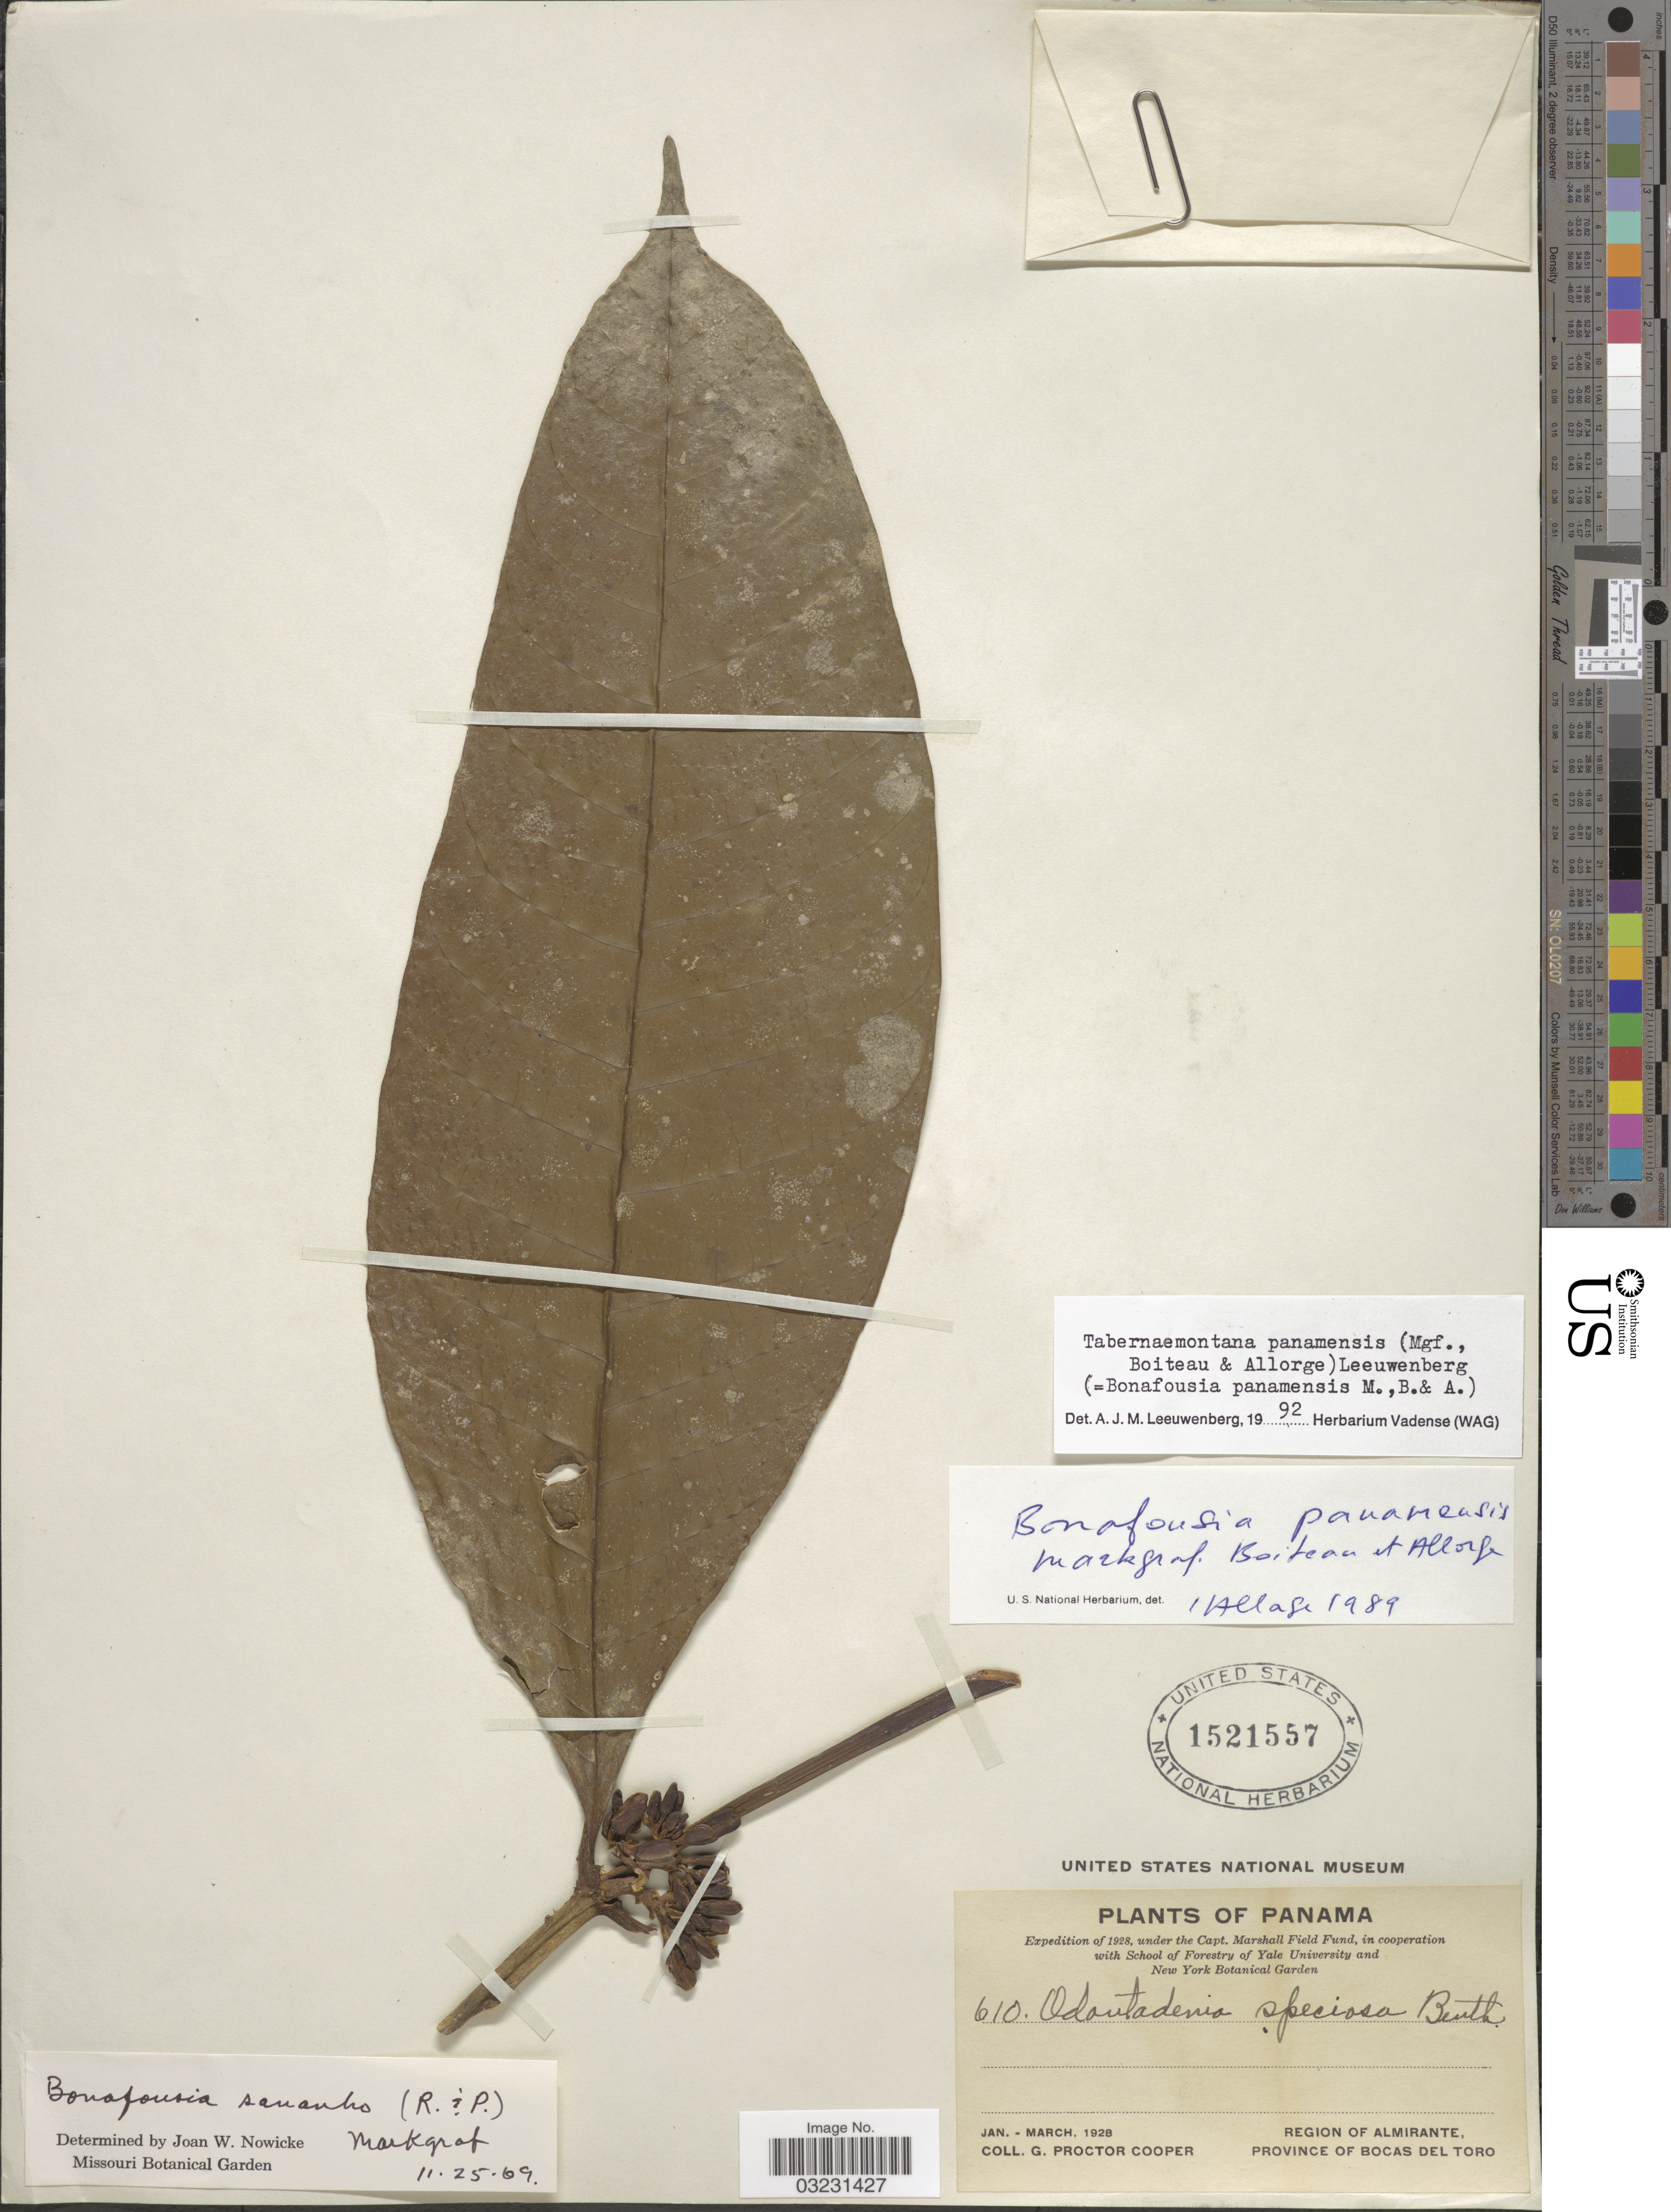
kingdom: Plantae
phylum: Tracheophyta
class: Magnoliopsida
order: Gentianales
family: Apocynaceae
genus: Tabernaemontana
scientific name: Tabernaemontana panamensis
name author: (Markgr. et al.) Leeuwenb.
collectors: G. Cooper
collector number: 610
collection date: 1928-01/1928-03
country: Panama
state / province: Bocas del Toro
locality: Region of Almirante.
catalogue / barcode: US 1521557